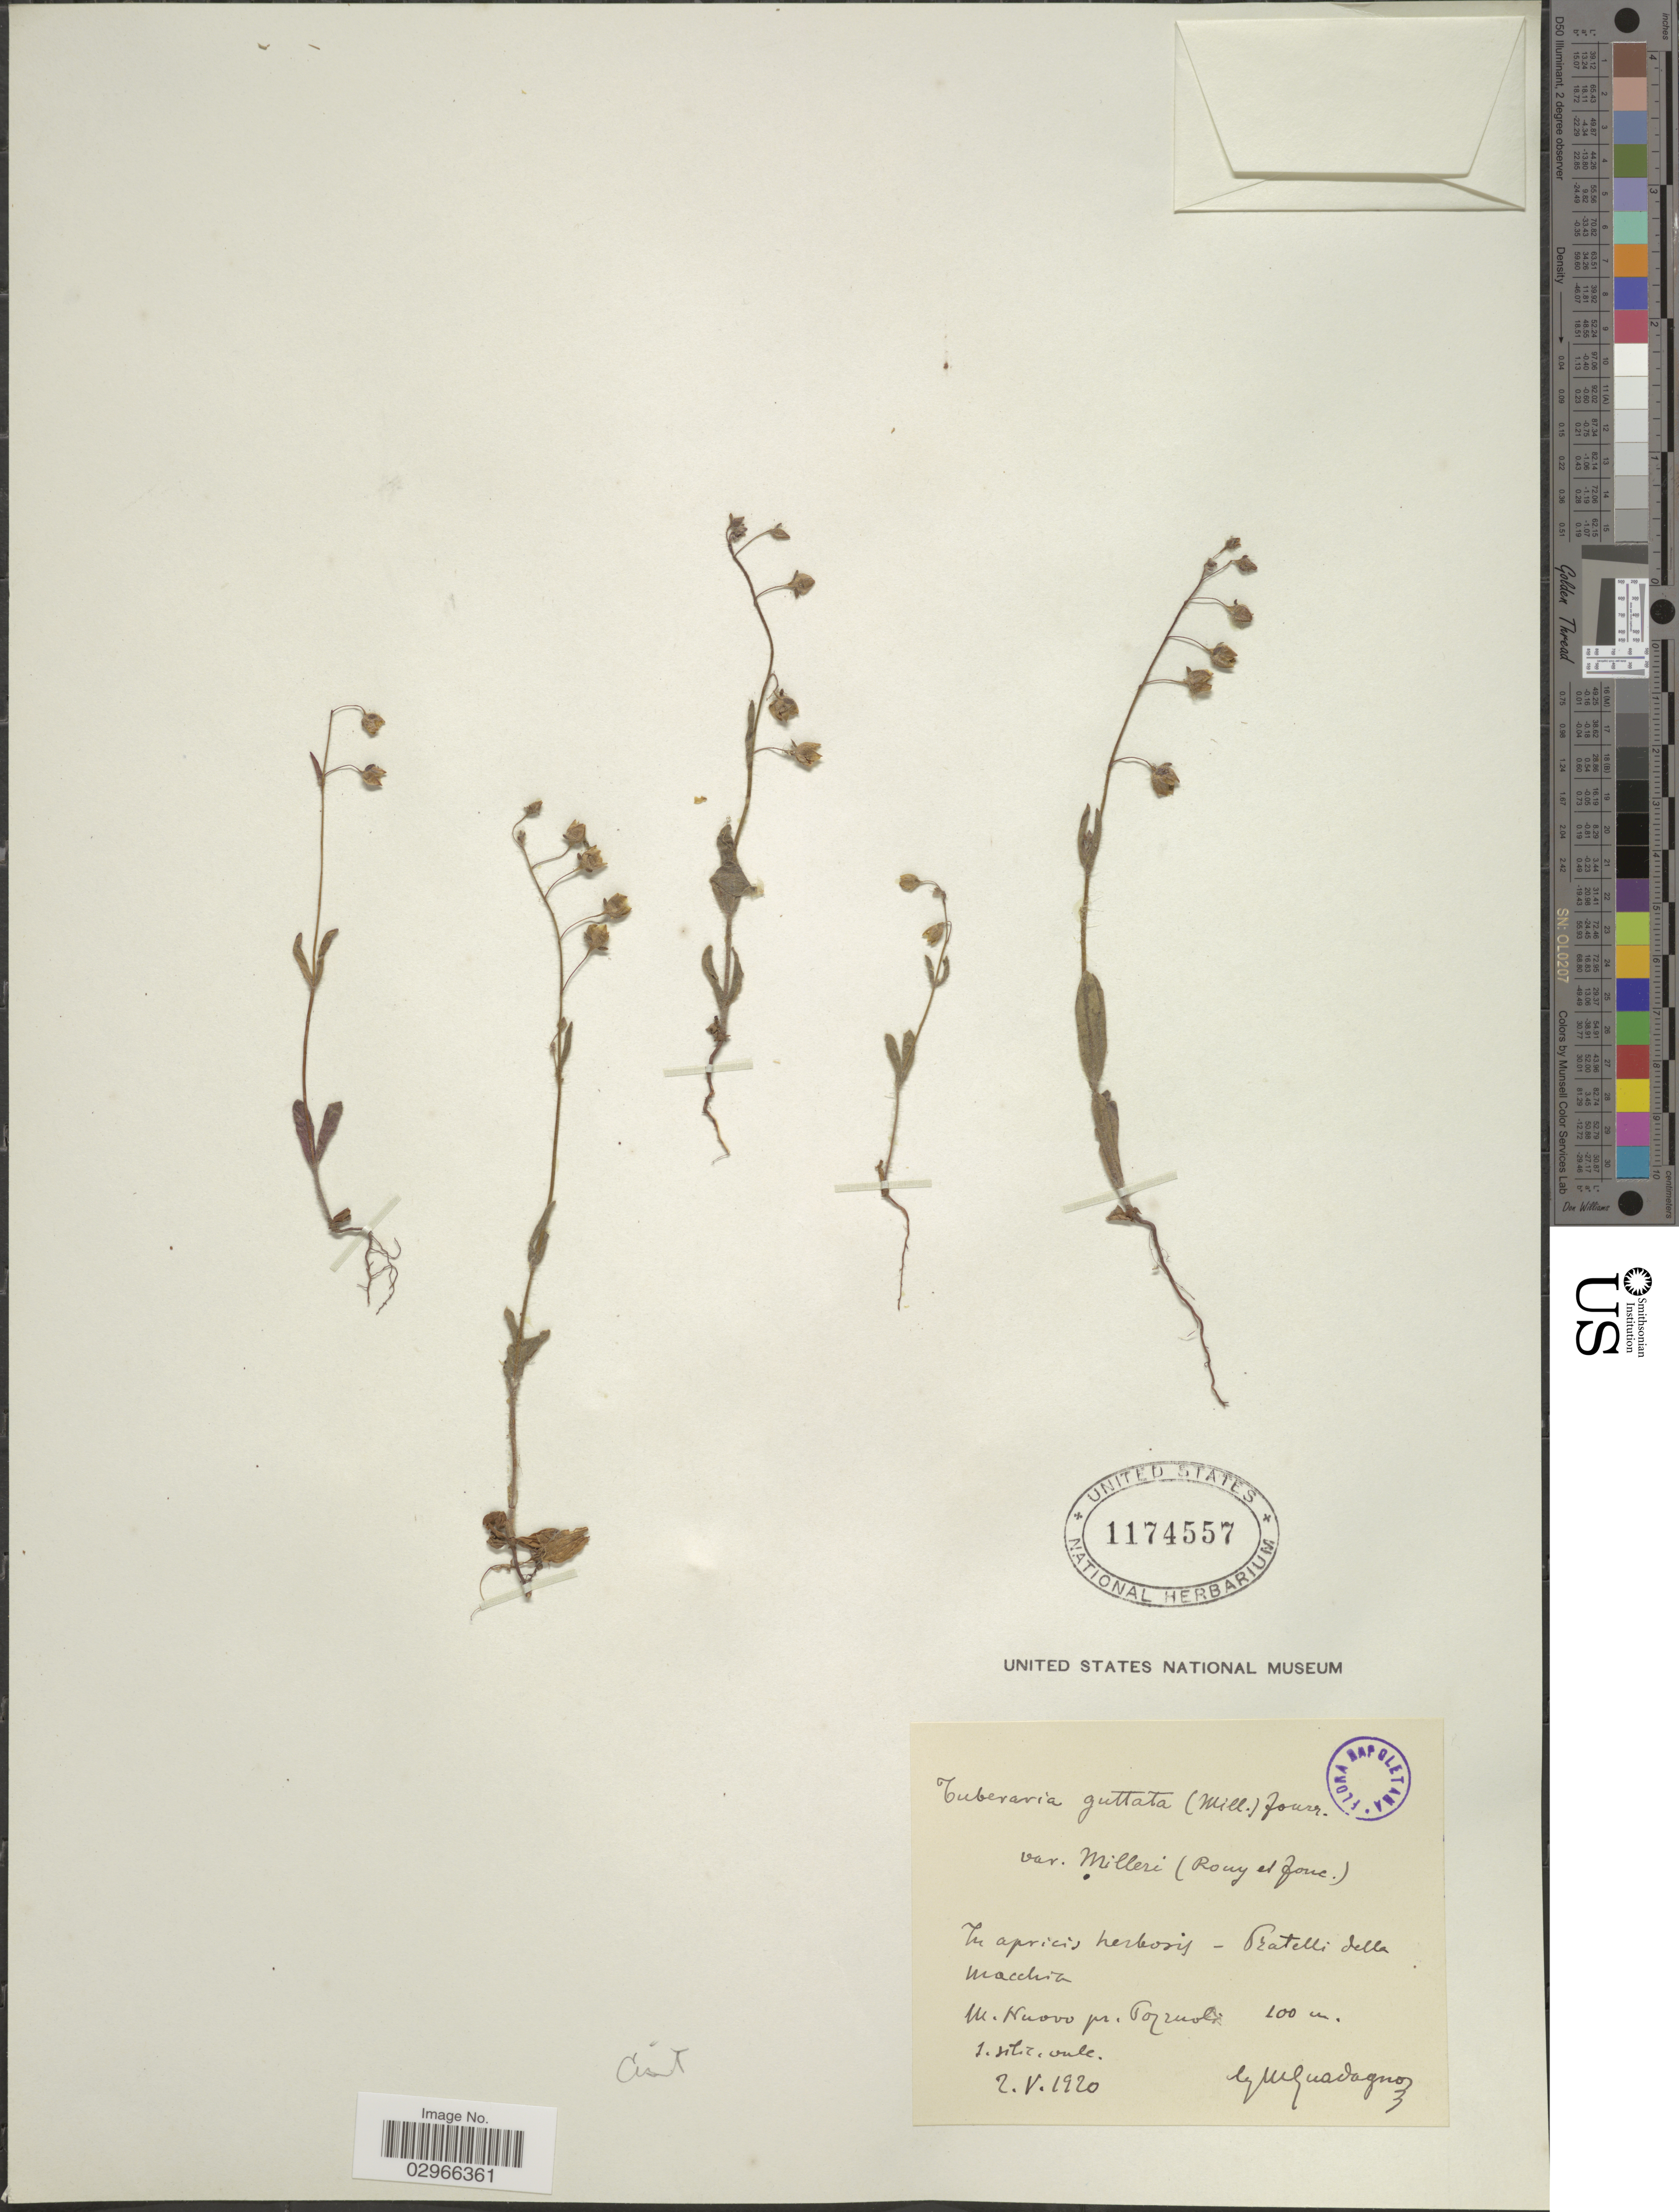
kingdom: Plantae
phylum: Tracheophyta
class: Magnoliopsida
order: Malvales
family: Cistaceae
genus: Tuberaria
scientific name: Tuberaria guttata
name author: (L.) Fourr.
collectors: G. Urguadagnoz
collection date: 1920-05-02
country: Italy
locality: In apricis herboris- Fratelli della Machia. M. Hiovo pr. Torubi. [unsure placement] [interpreted]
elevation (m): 100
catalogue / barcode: US 1174557